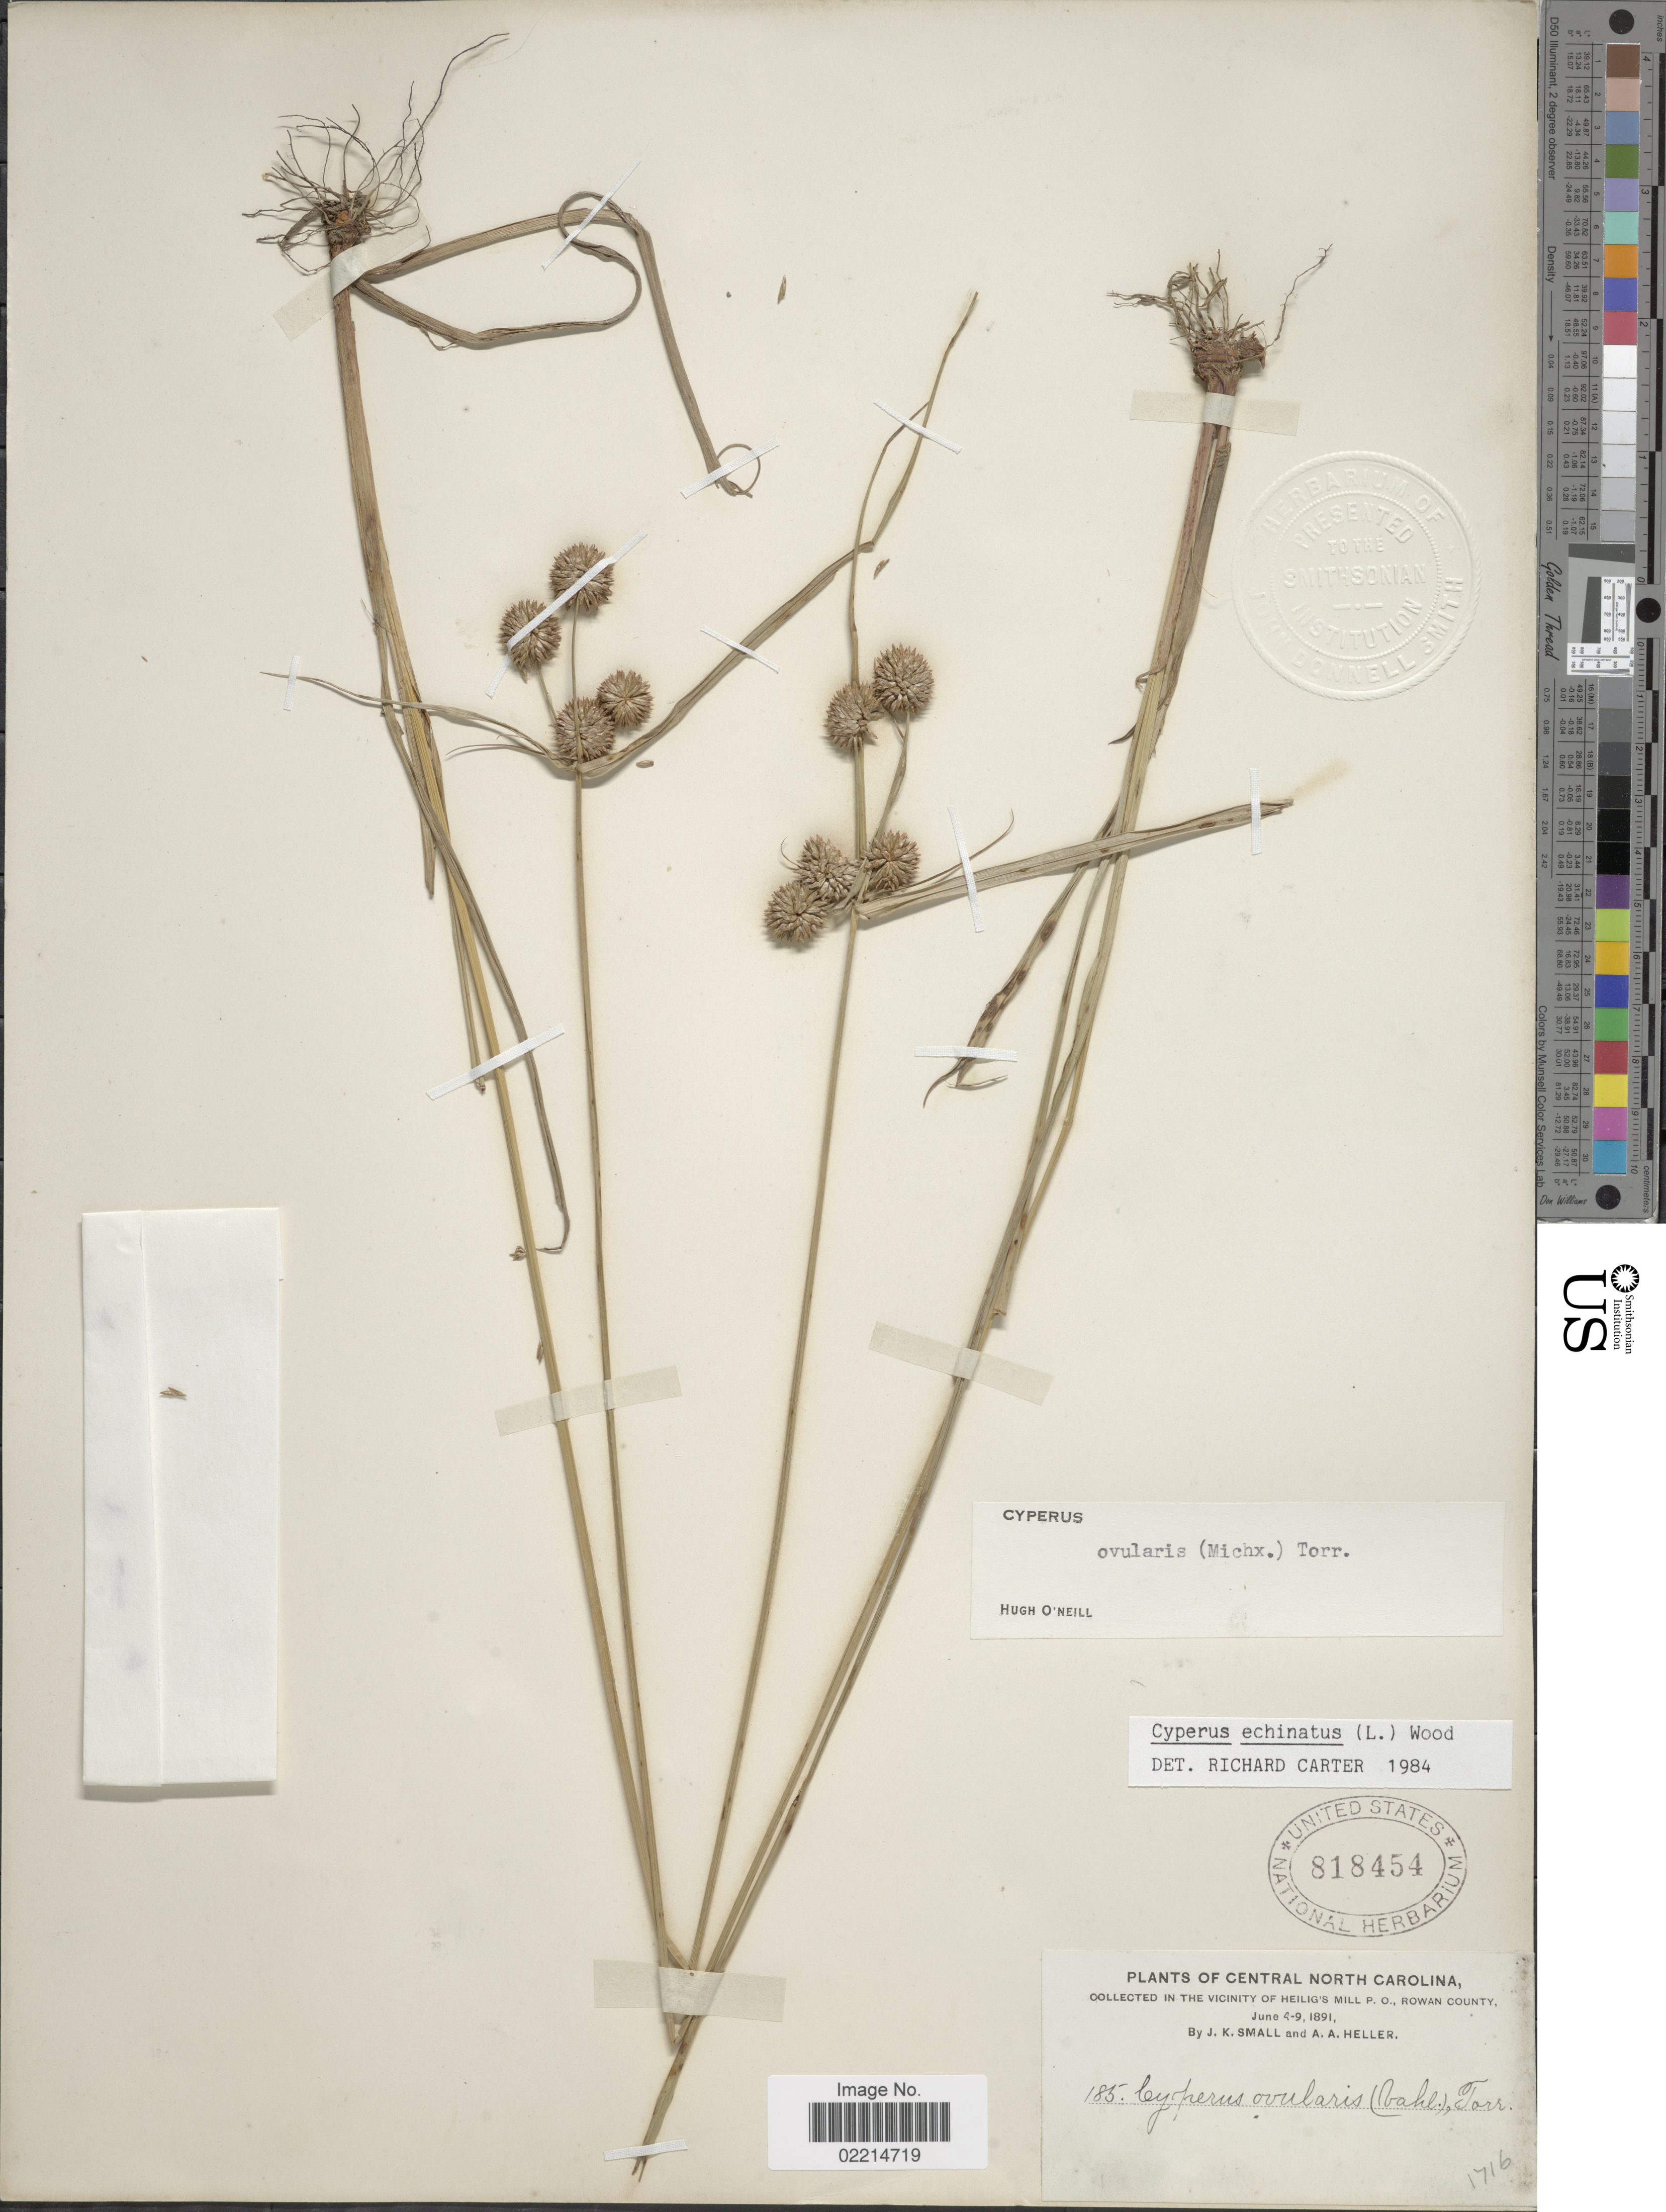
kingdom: Plantae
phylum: Tracheophyta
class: Liliopsida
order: Poales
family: Cyperaceae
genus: Cyperus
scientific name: Cyperus echinatus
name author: (L.) Alph. Wood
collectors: J. K. Small & A. A. Heller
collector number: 185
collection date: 1891-06-04/1891-06-09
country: United States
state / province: North Carolina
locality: In the Vicinity of Heilig's Mill P.O., Rowan County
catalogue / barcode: US 818454